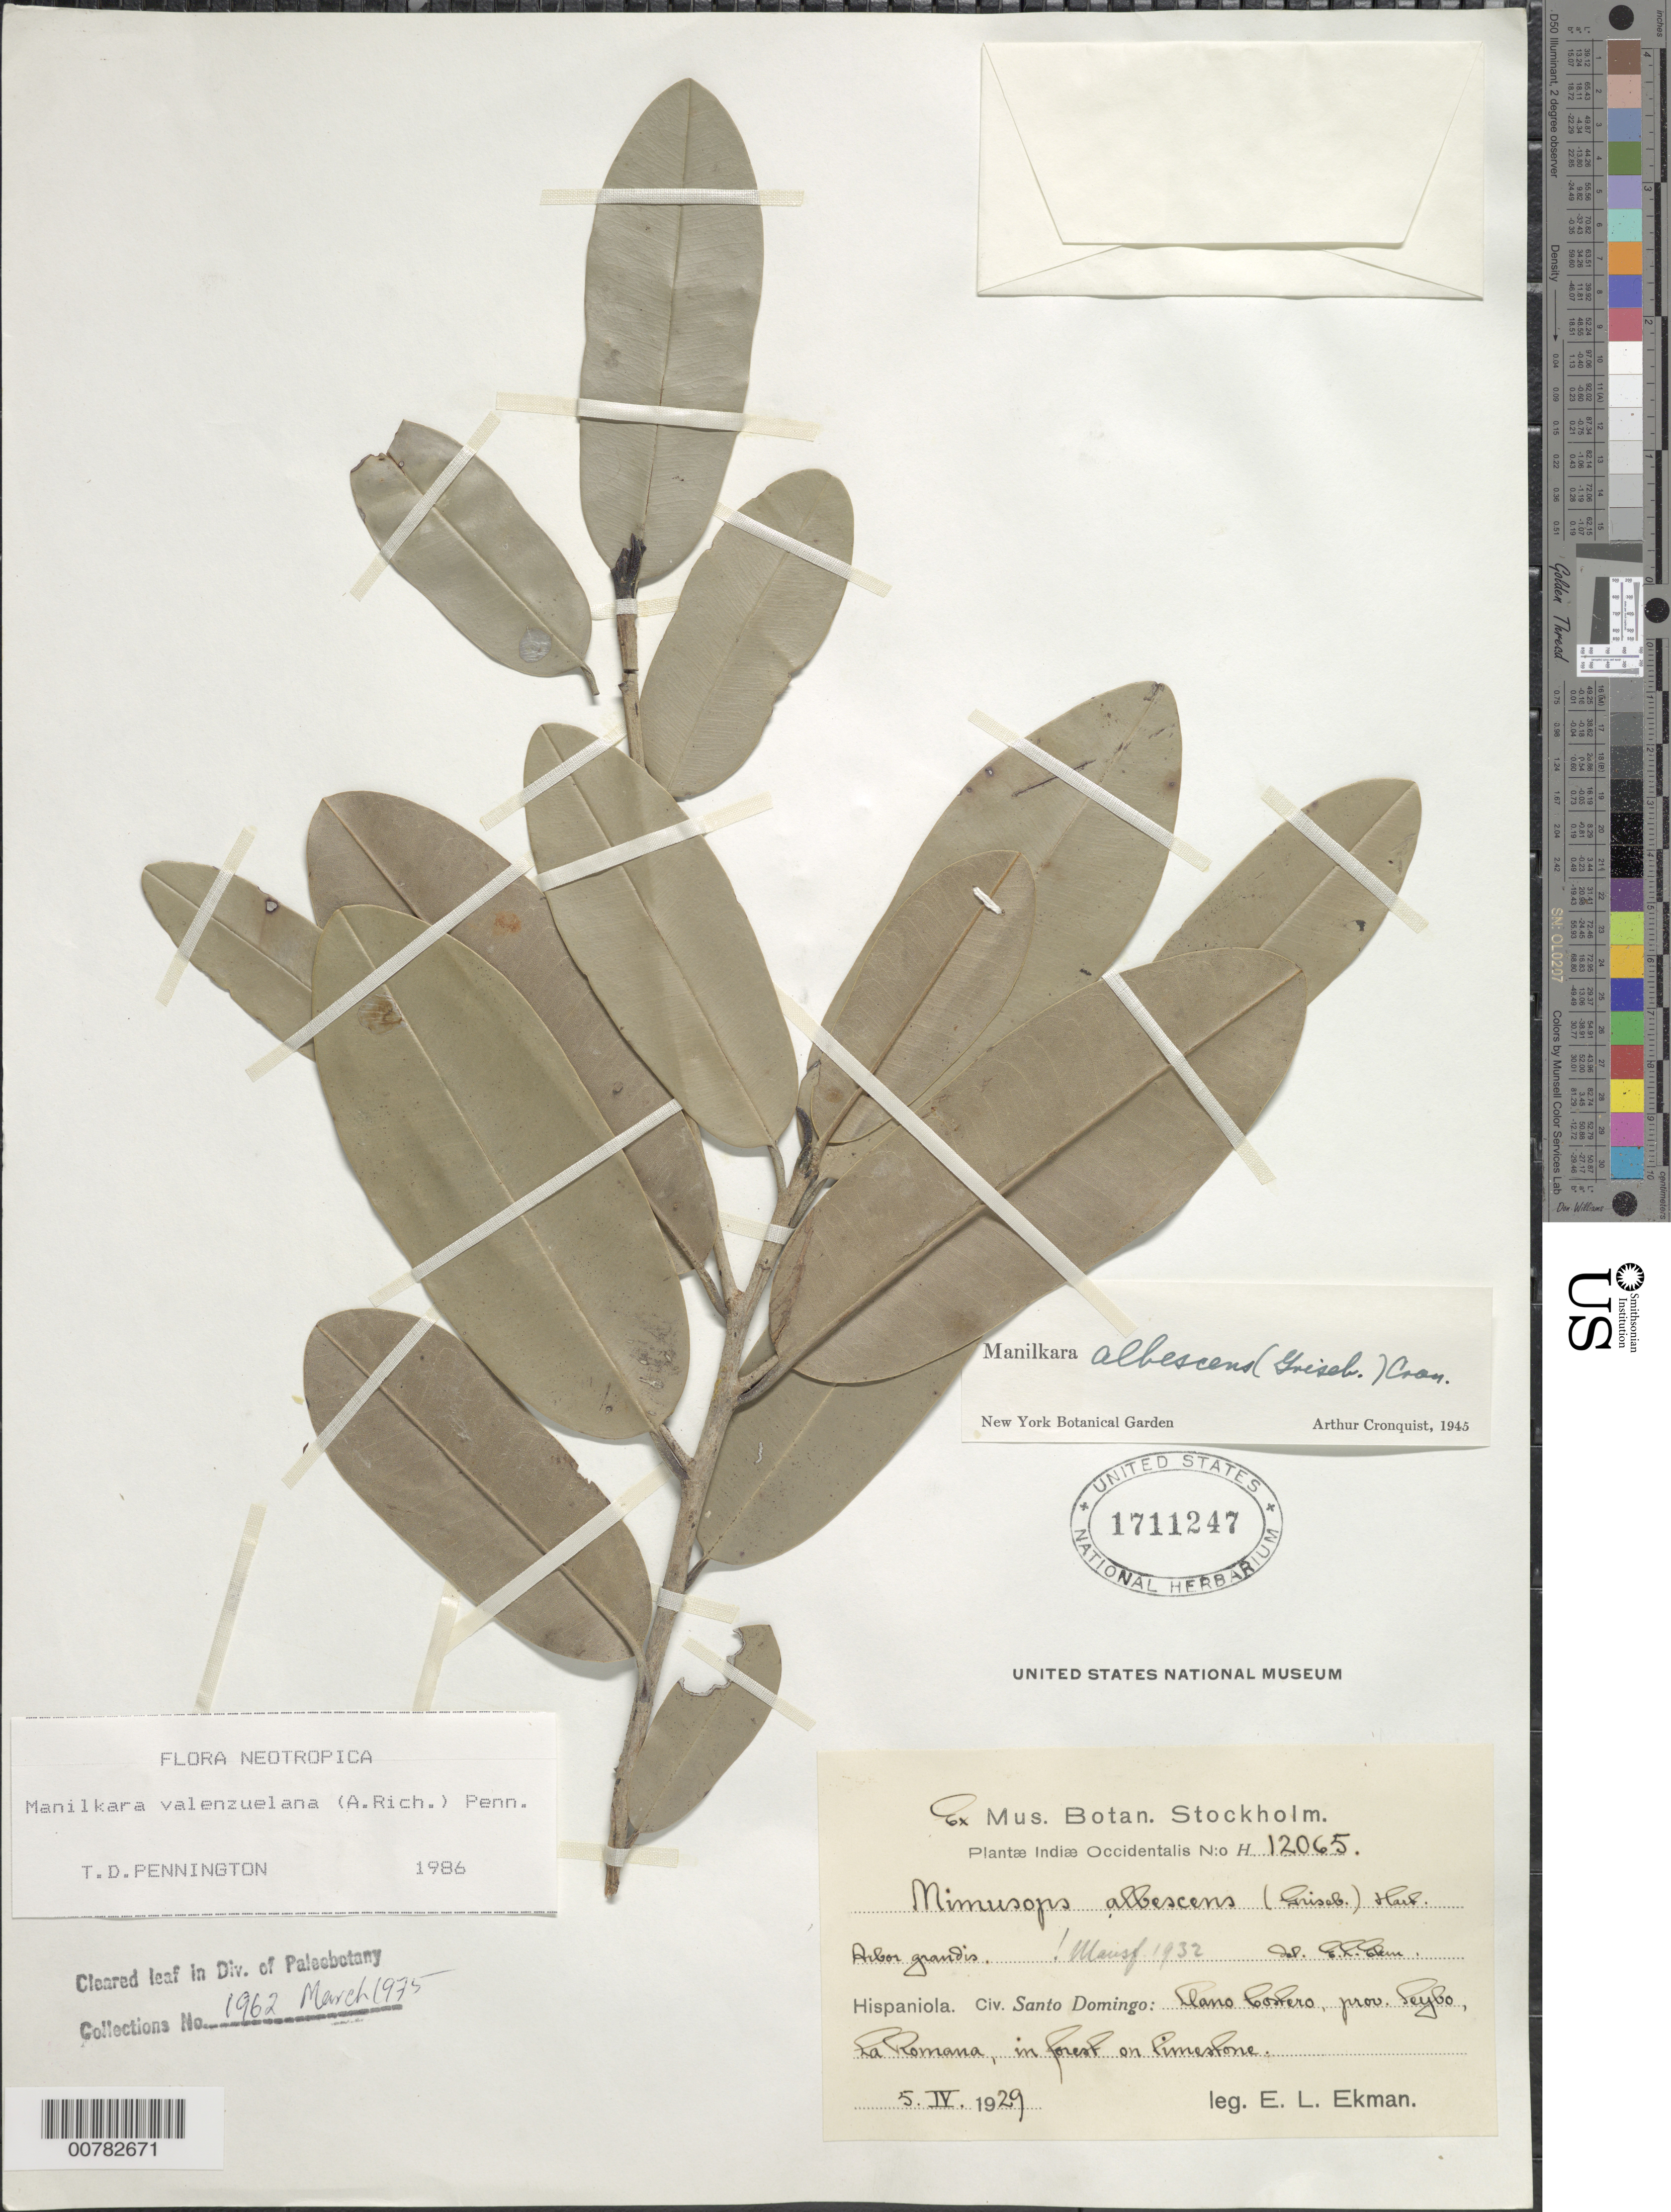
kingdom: Plantae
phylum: Tracheophyta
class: Magnoliopsida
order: Ericales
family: Sapotaceae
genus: Manilkara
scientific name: Manilkara valenzuelana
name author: (A. Rich.) T.D. Penn.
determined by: Pennington, T. D., (K)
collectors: E. L. Ekman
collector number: H 12065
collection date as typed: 05 Apr 1929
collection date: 1929-04-05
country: Dominican Republic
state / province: El Seibo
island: Hispaniola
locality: Llano Costero, La Romana.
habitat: In forest on limestone.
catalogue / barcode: US 1711247